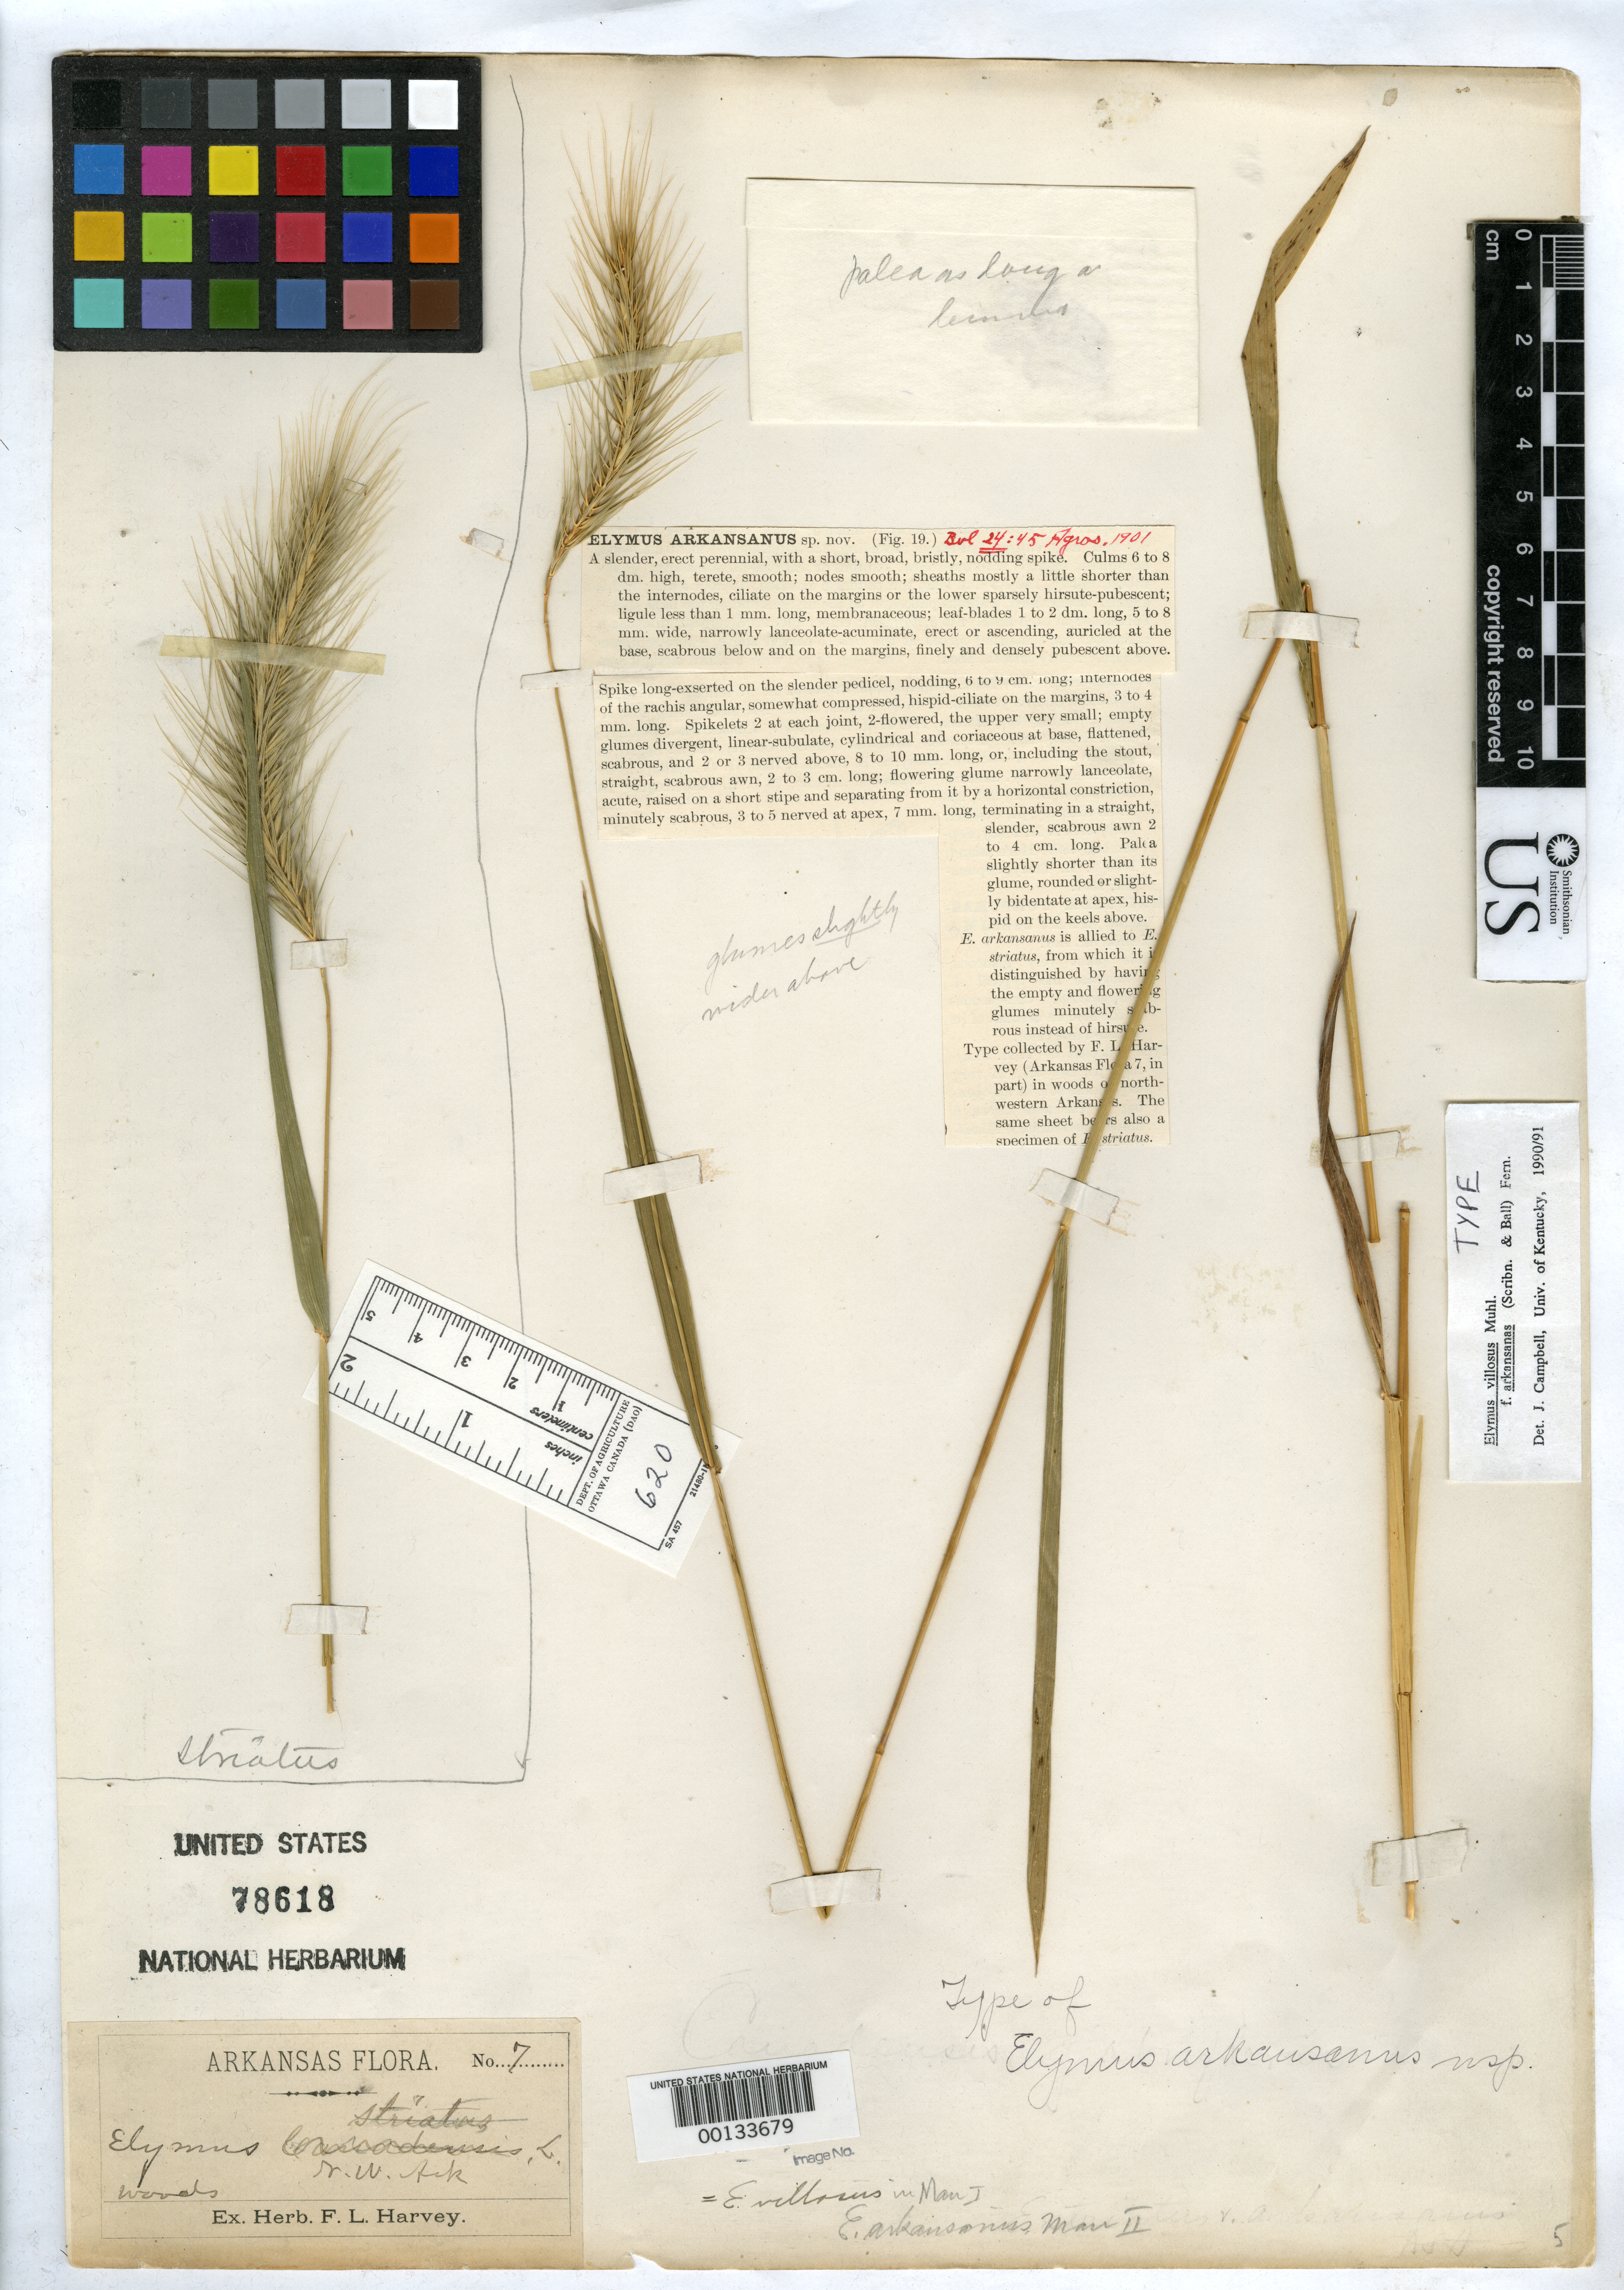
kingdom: Plantae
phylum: Tracheophyta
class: Liliopsida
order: Poales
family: Poaceae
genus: Elymus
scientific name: Elymus arkansanus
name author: Scribn. & C.R. Ball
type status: Type Collection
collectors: F. L. Harvey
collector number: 7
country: United States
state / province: Arkansas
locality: NW Arkansas.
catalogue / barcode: US 78618